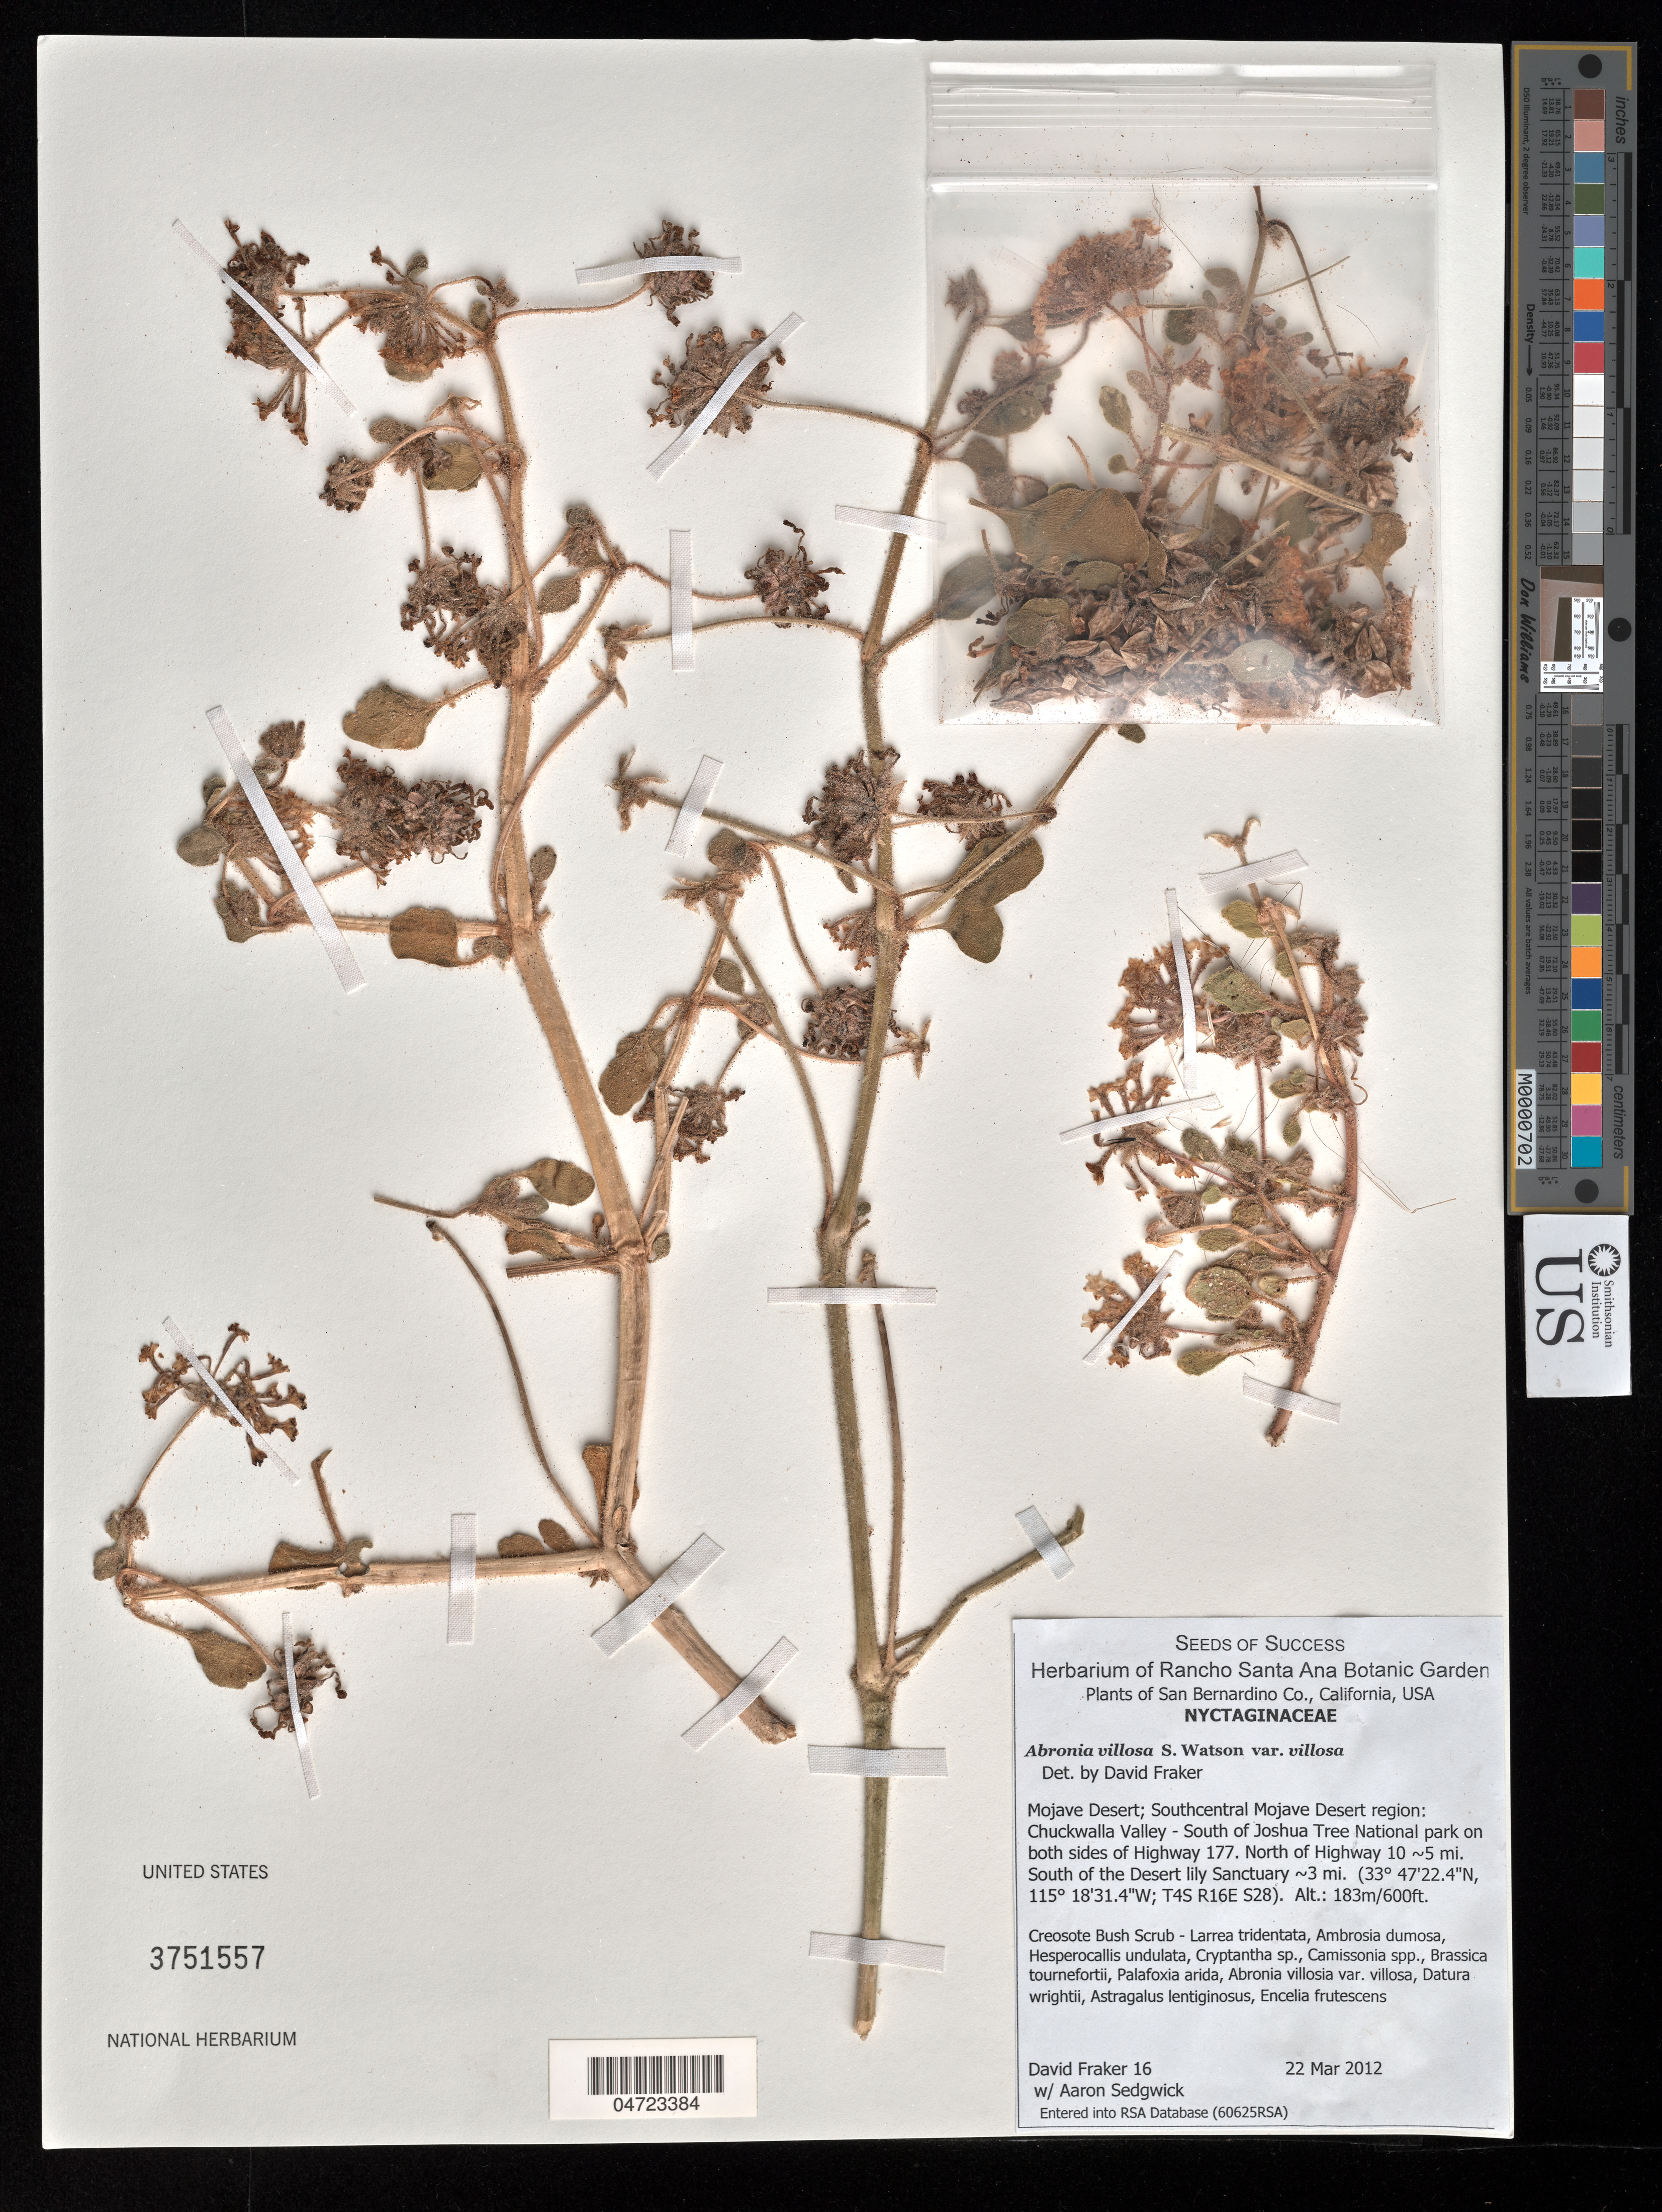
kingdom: Plantae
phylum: Tracheophyta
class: Magnoliopsida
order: Caryophyllales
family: Nyctaginaceae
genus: Abronia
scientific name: Abronia villosa var. villosa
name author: S. Watson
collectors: D. Fraker & A. Sedgwick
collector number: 16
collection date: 2012-03-22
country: United States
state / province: California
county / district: San Bernardino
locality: San Bernardino Co. Mojave Desert; Southcentral Mojave Desert region: Chuckwalla Valley - South of Joshua Tree National park on both sides of Highway 177. North of Highway 10 ~5 mi. South of the Desert lily Sanctuary ~3 mi. (T4S R16E S28).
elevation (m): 183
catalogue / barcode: US 3751557